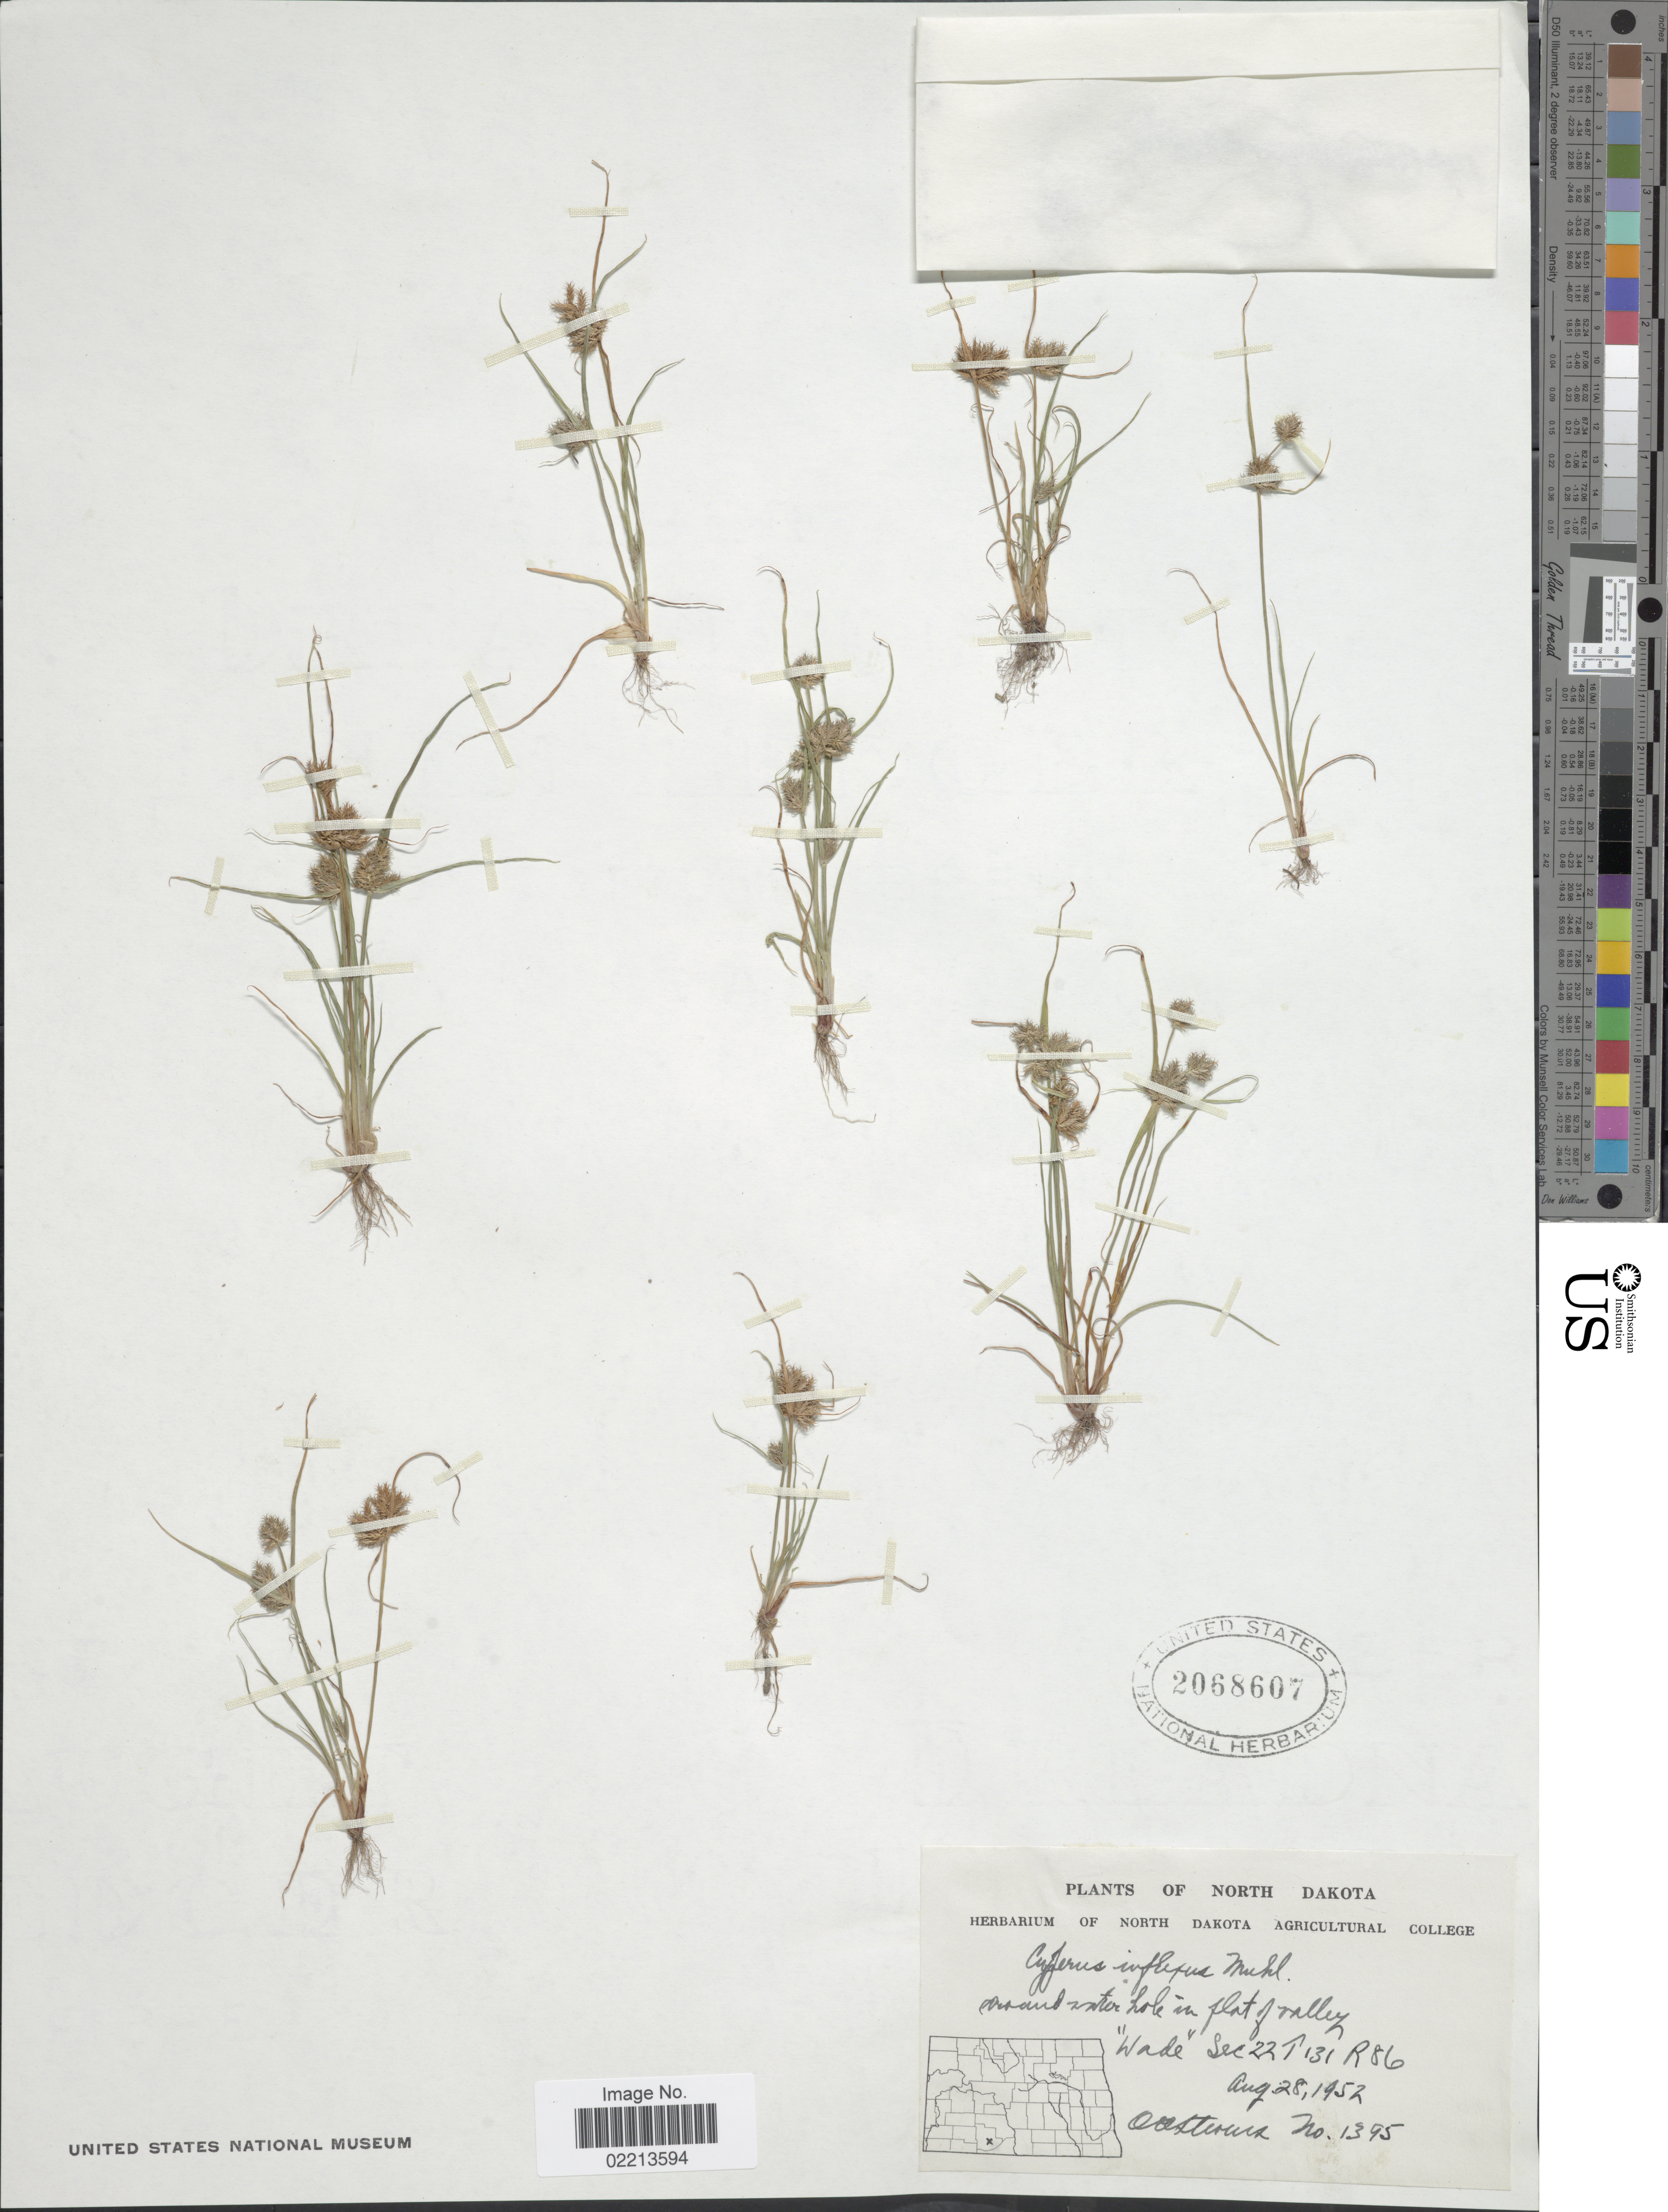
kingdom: Plantae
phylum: Tracheophyta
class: Liliopsida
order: Poales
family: Cyperaceae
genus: Cyperus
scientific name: Cyperus squarrosus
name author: L.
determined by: Strong, Mark T., (BOT), Smithsonian Institution - National Museum of Natural History (UNITED STATES)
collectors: O. A. Stevens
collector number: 1395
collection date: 1952-08-28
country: United States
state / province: North Dakota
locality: Wade Sec 22, T131, R86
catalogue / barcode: US 2068607